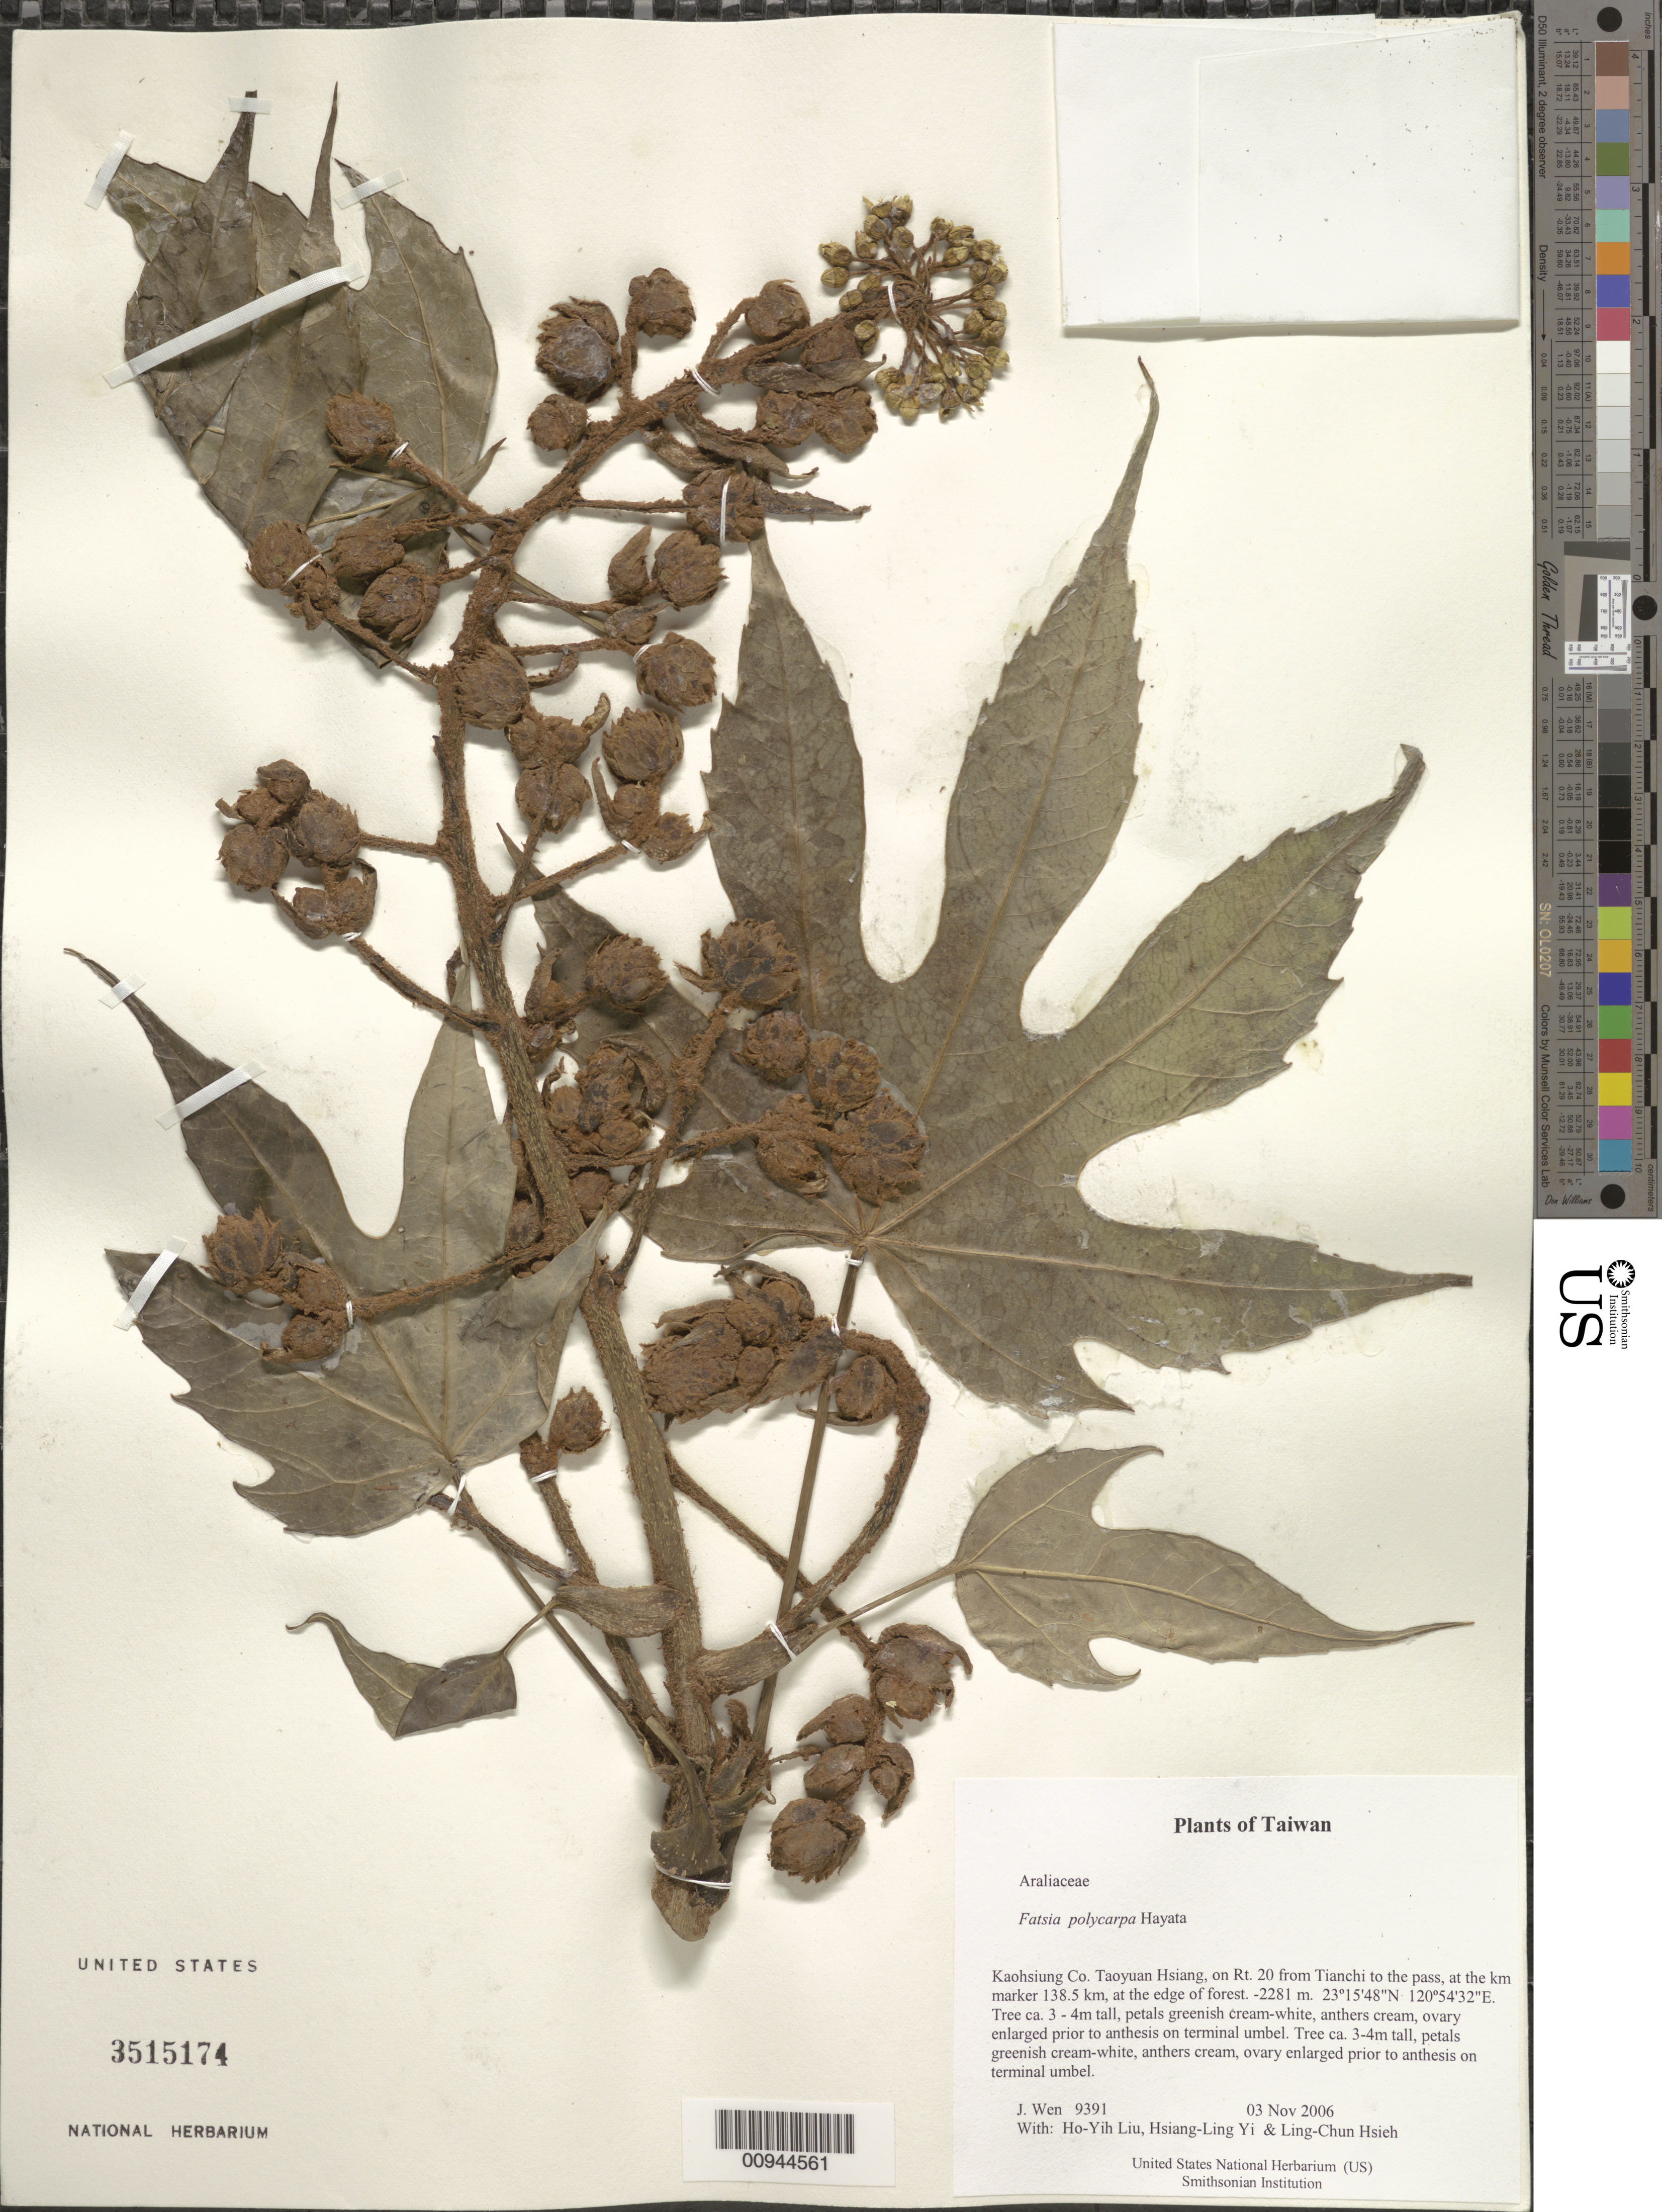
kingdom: Plantae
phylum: Tracheophyta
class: Magnoliopsida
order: Apiales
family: Araliaceae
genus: Fatsia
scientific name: Fatsia polycarpa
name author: Hayata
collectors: J. Wen, H. Liu, H. l. Yi & L. Hsieh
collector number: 9391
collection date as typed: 03 Nov 2006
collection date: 2006-11-03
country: Taiwan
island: Taiwan [Formosa]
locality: Taoyuan Hsiang, on Rt. 20 from Tianchi to the pass, at the km marker 138.5 km, at the edge of forest.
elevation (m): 2281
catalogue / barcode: US 3515174